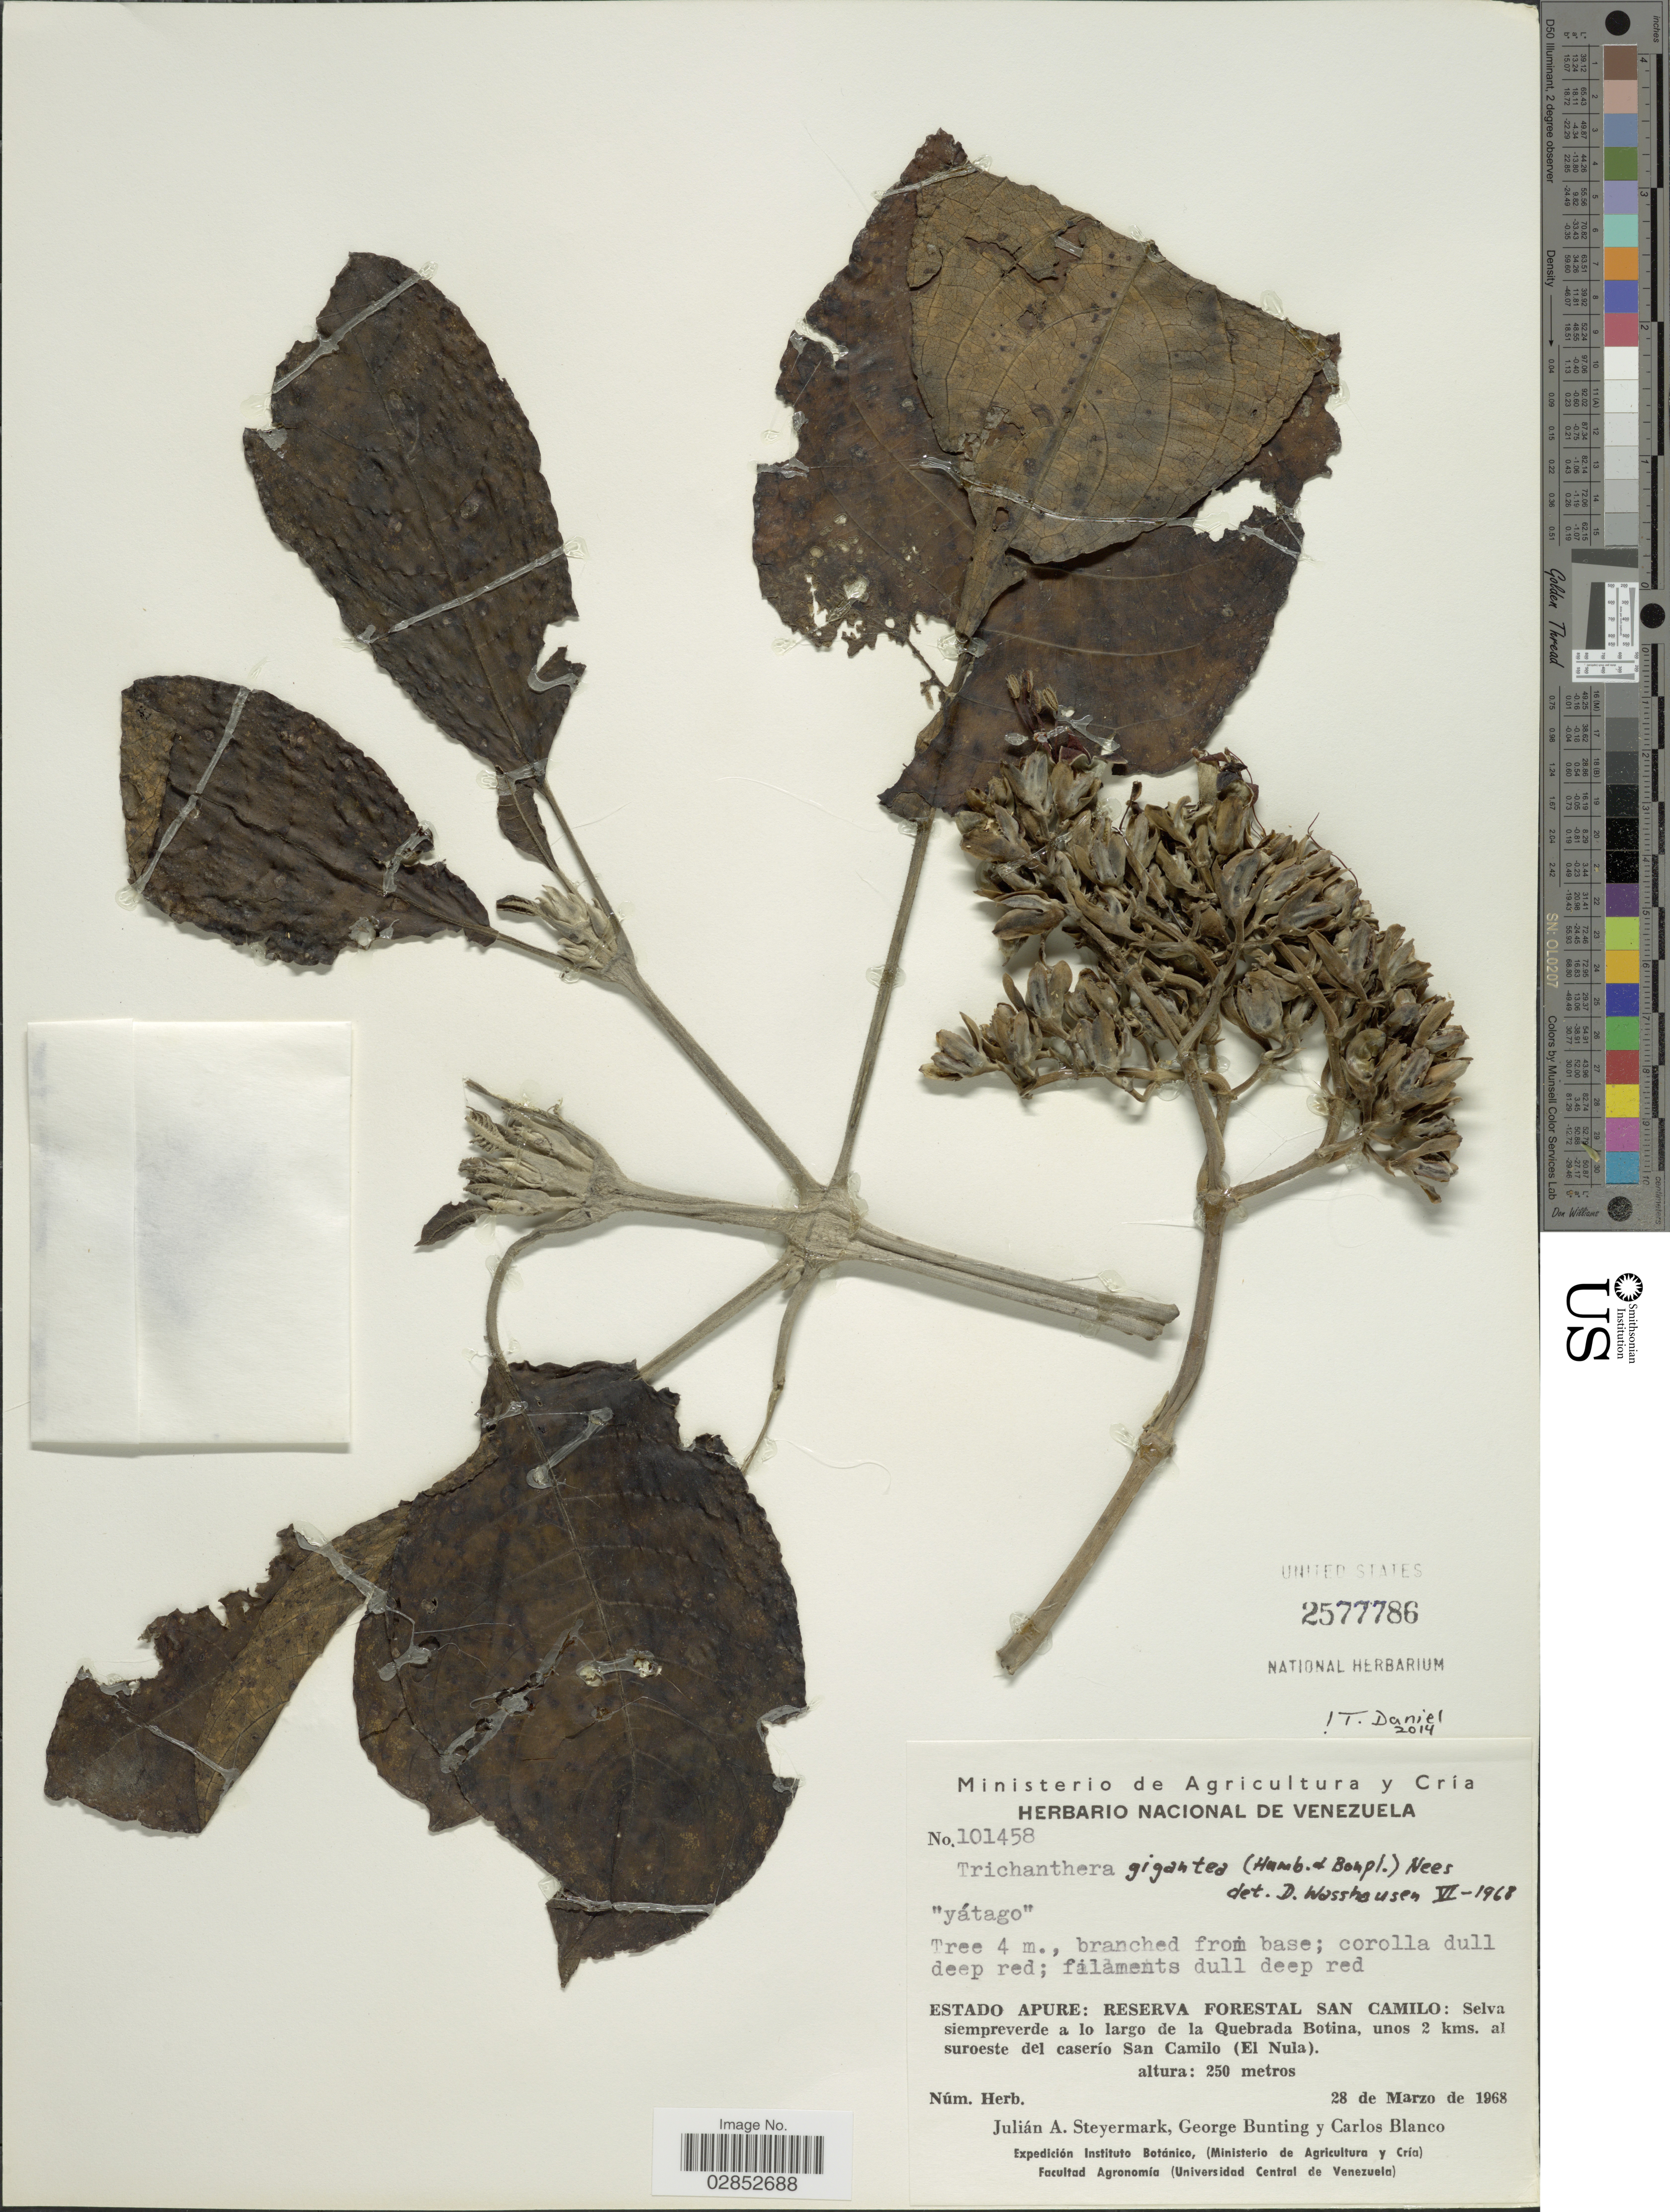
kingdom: Plantae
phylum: Tracheophyta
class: Magnoliopsida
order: Lamiales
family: Acanthaceae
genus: Trichanthera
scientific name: Trichanthera gigantea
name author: (Bonpl.) Nees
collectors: J. Steyermark, G. S. Bunting & C. Blanco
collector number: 10458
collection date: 1968-03-28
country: Venezuela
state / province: Apure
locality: Reserva Forrestal San Camilo: Selva siempreverde a lo largo de la Quebrada Botina, unos 2 kms. al suroeste del caserío San Camilo (El Nuba).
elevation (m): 250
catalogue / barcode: US 2577786